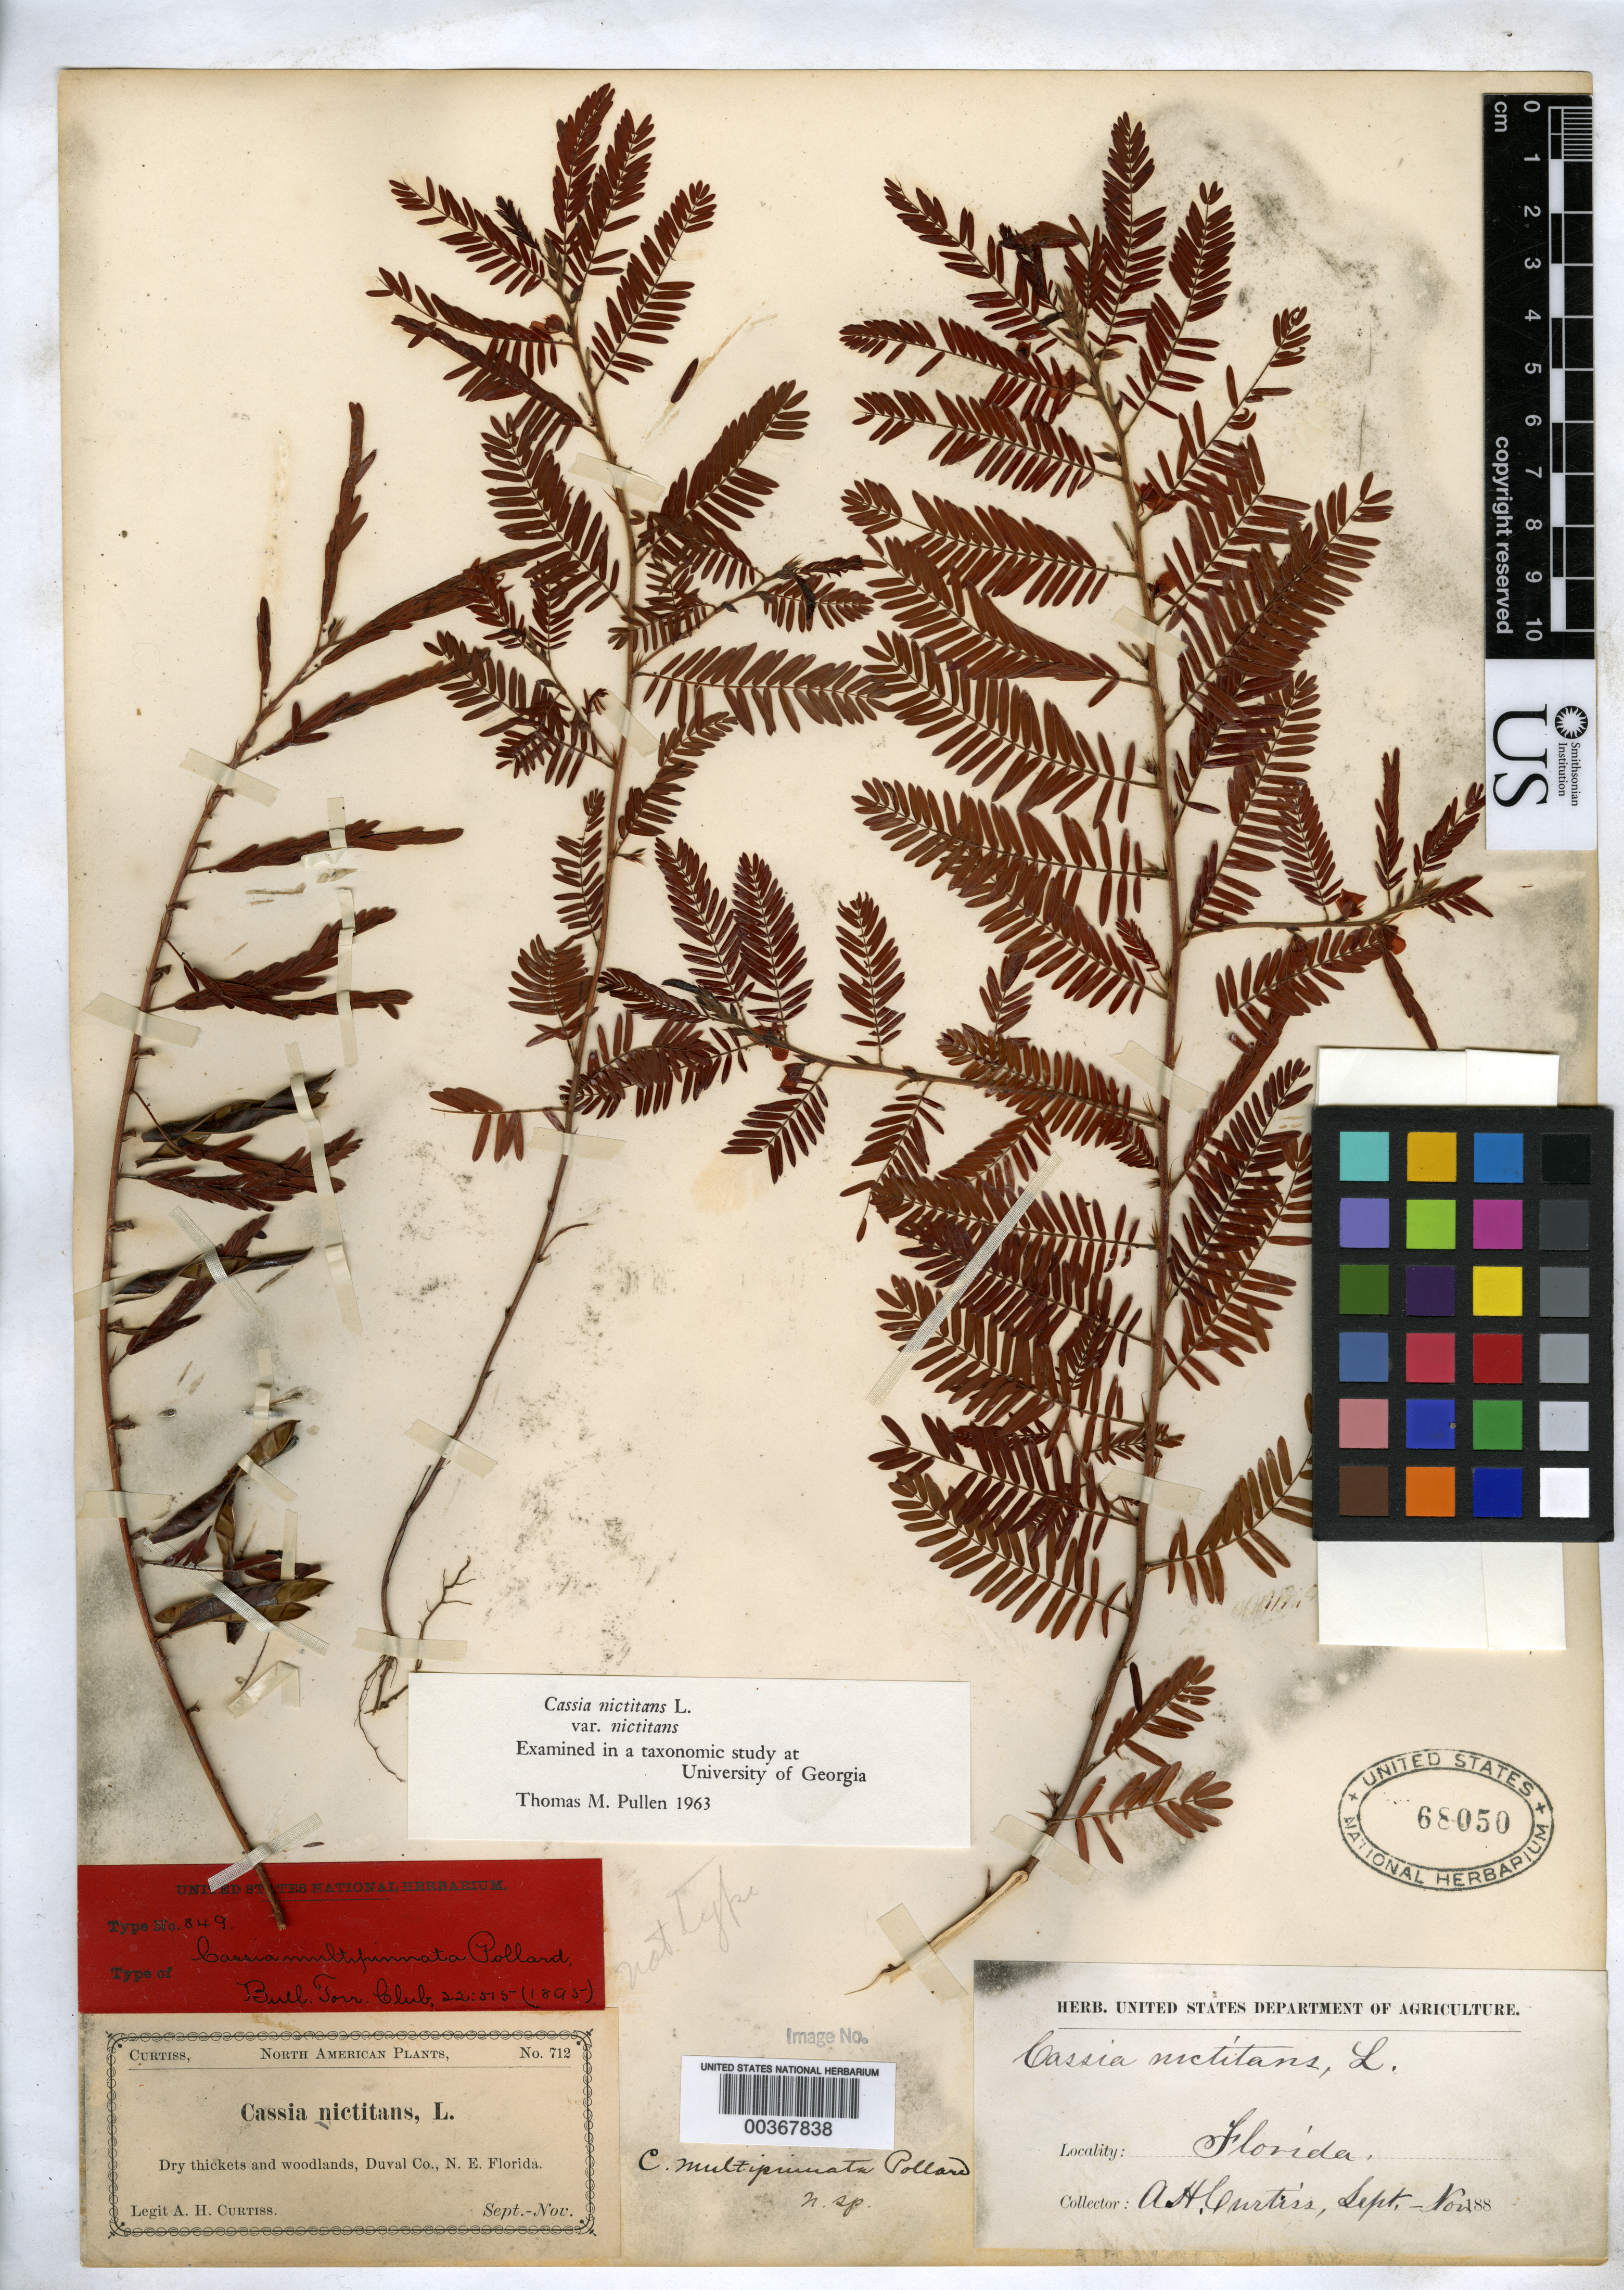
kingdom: Plantae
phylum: Tracheophyta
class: Magnoliopsida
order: Fabales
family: Fabaceae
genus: Cassia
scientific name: Cassia multipinnata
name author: Pollard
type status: Possible Syntype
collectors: A. H. Curtiss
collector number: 712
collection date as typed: Sep ---- to -- Nov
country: United States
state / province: Florida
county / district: Duval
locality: Ne florida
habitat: Dry thickets and woodlands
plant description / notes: Protologue (mis?) cites collection number as 512.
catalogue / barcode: US 68050